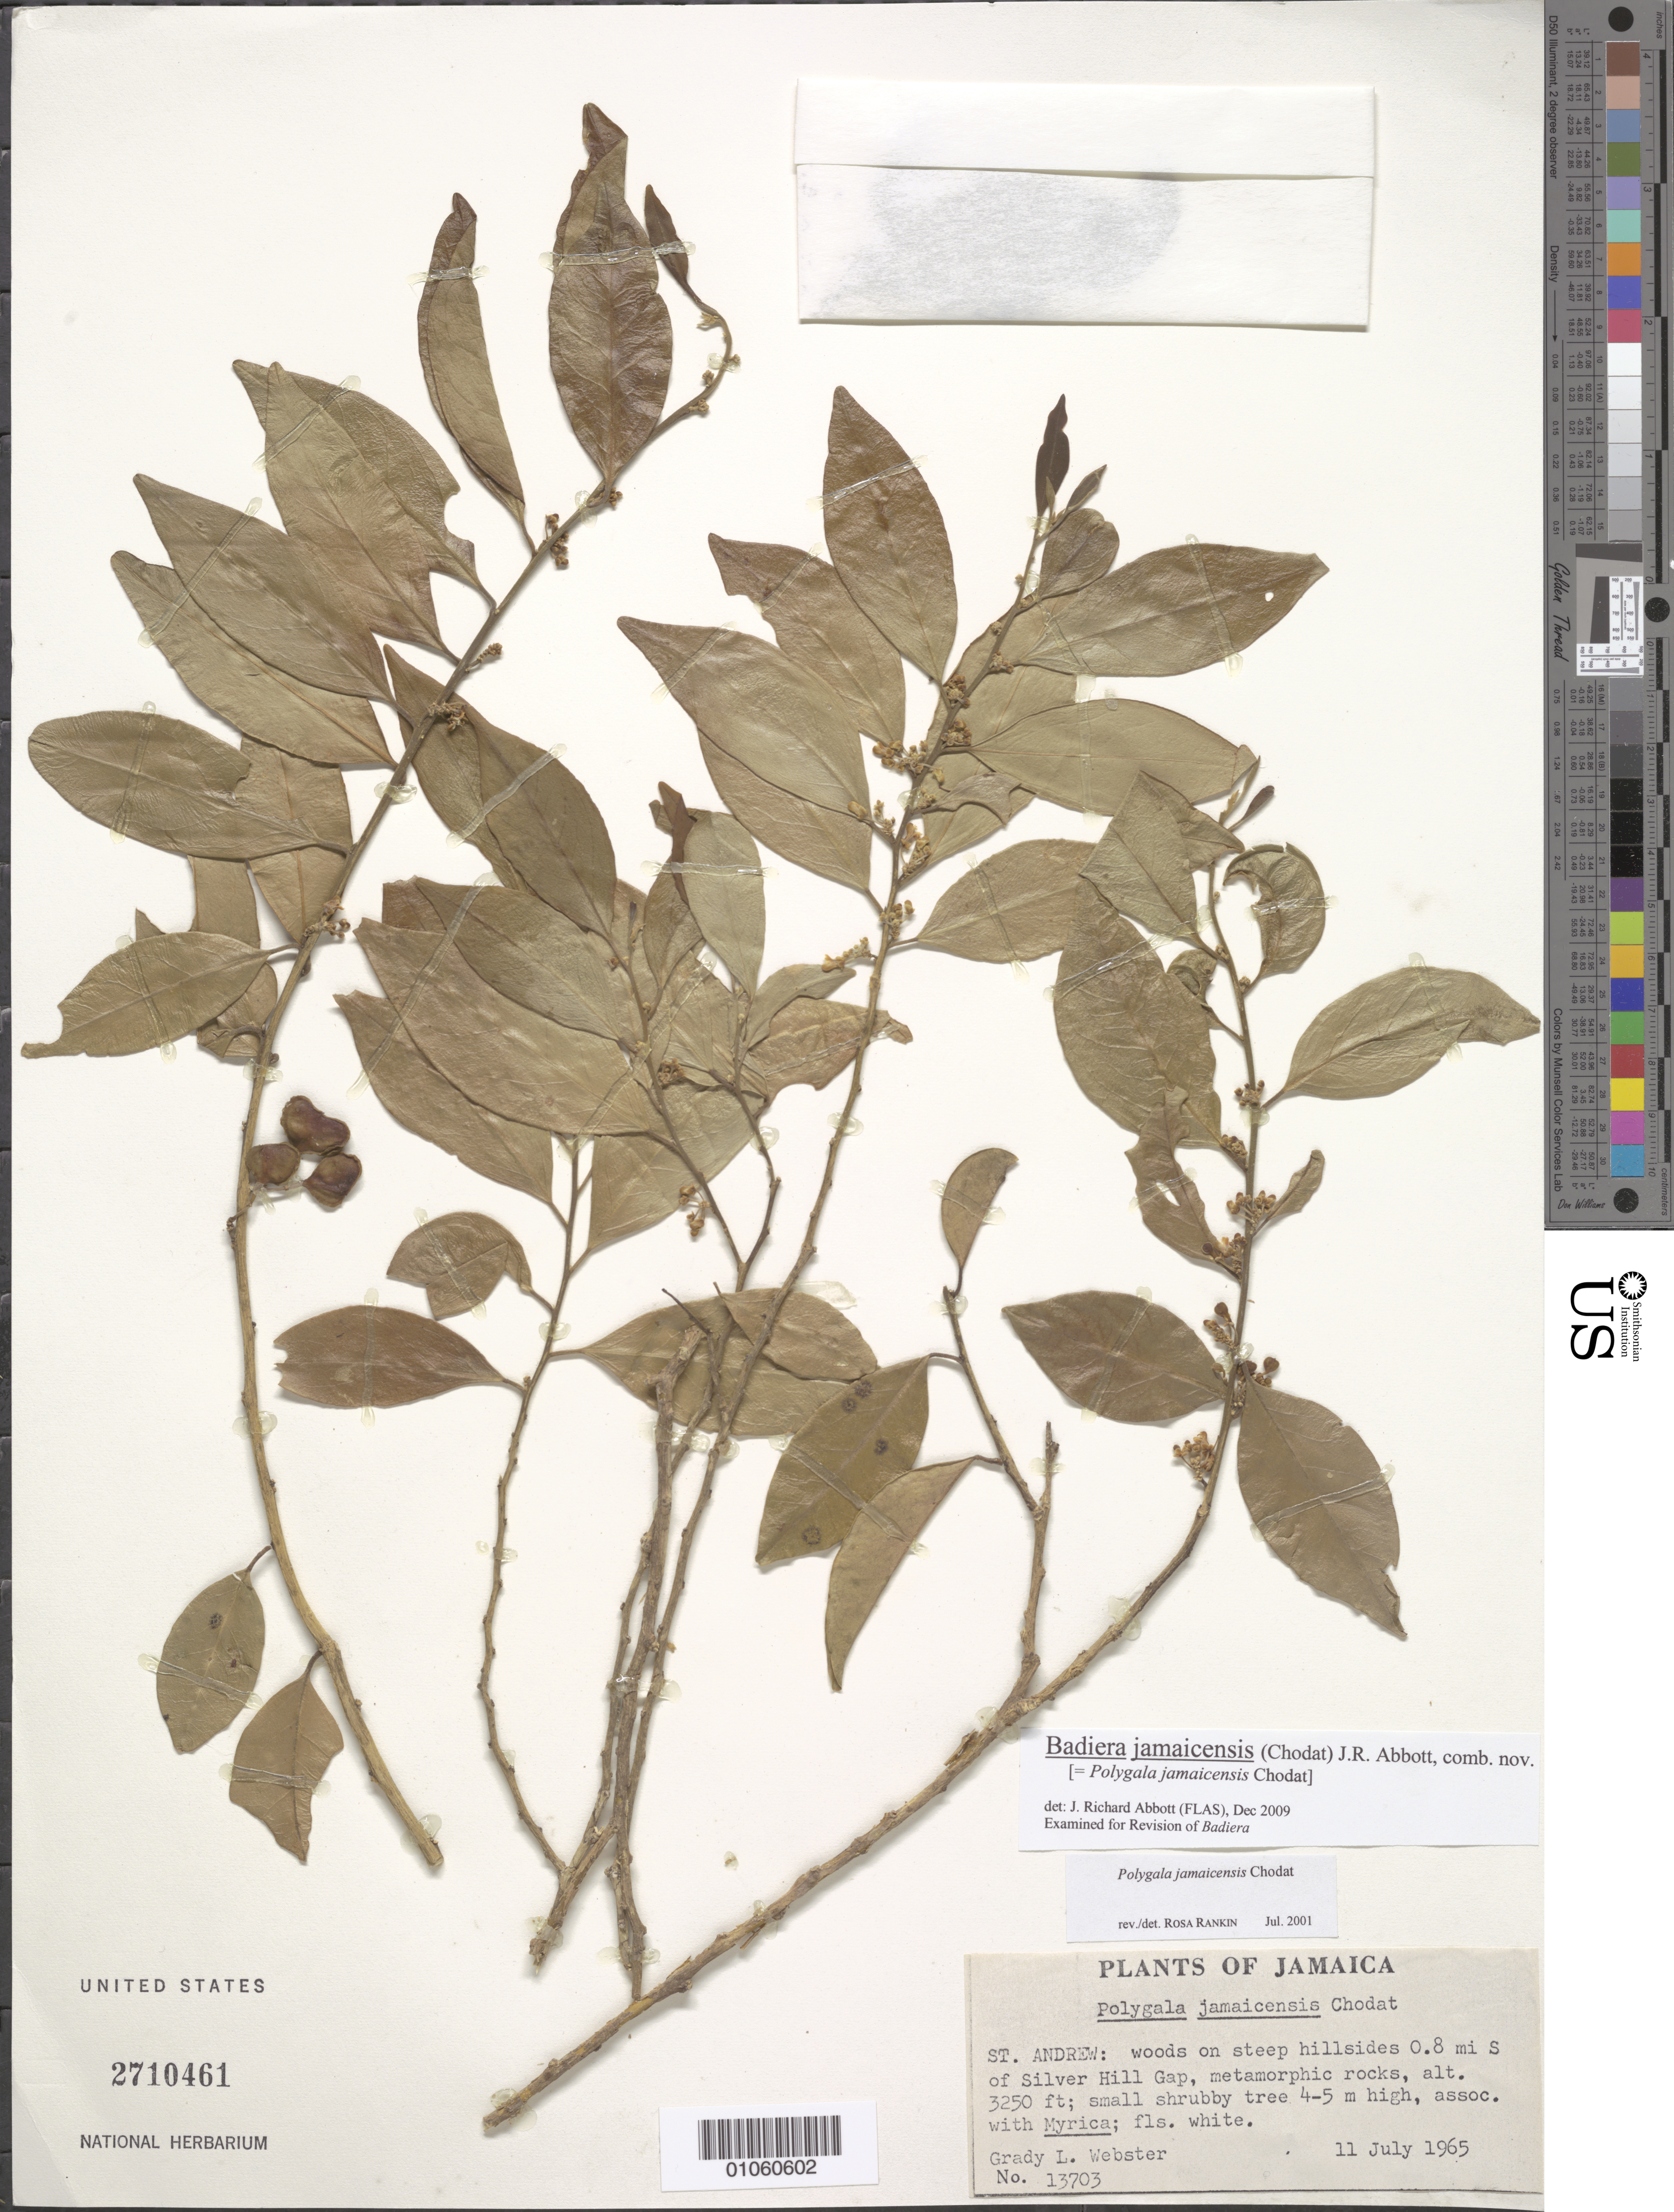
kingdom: Plantae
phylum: Tracheophyta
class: Magnoliopsida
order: Fabales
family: Polygalaceae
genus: Polygala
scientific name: Polygala jamaicensis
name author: Chodat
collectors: G. L. Webster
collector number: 13703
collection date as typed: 11 Jul 1965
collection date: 1965-07-11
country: Jamaica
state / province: Saint Andrew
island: Jamaica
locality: Silver Hill Gap, 0.8 miles S of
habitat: Woods on steep hillsides; metamorphic rocks. Assoc. with Myrcia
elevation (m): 991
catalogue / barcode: US 2710461